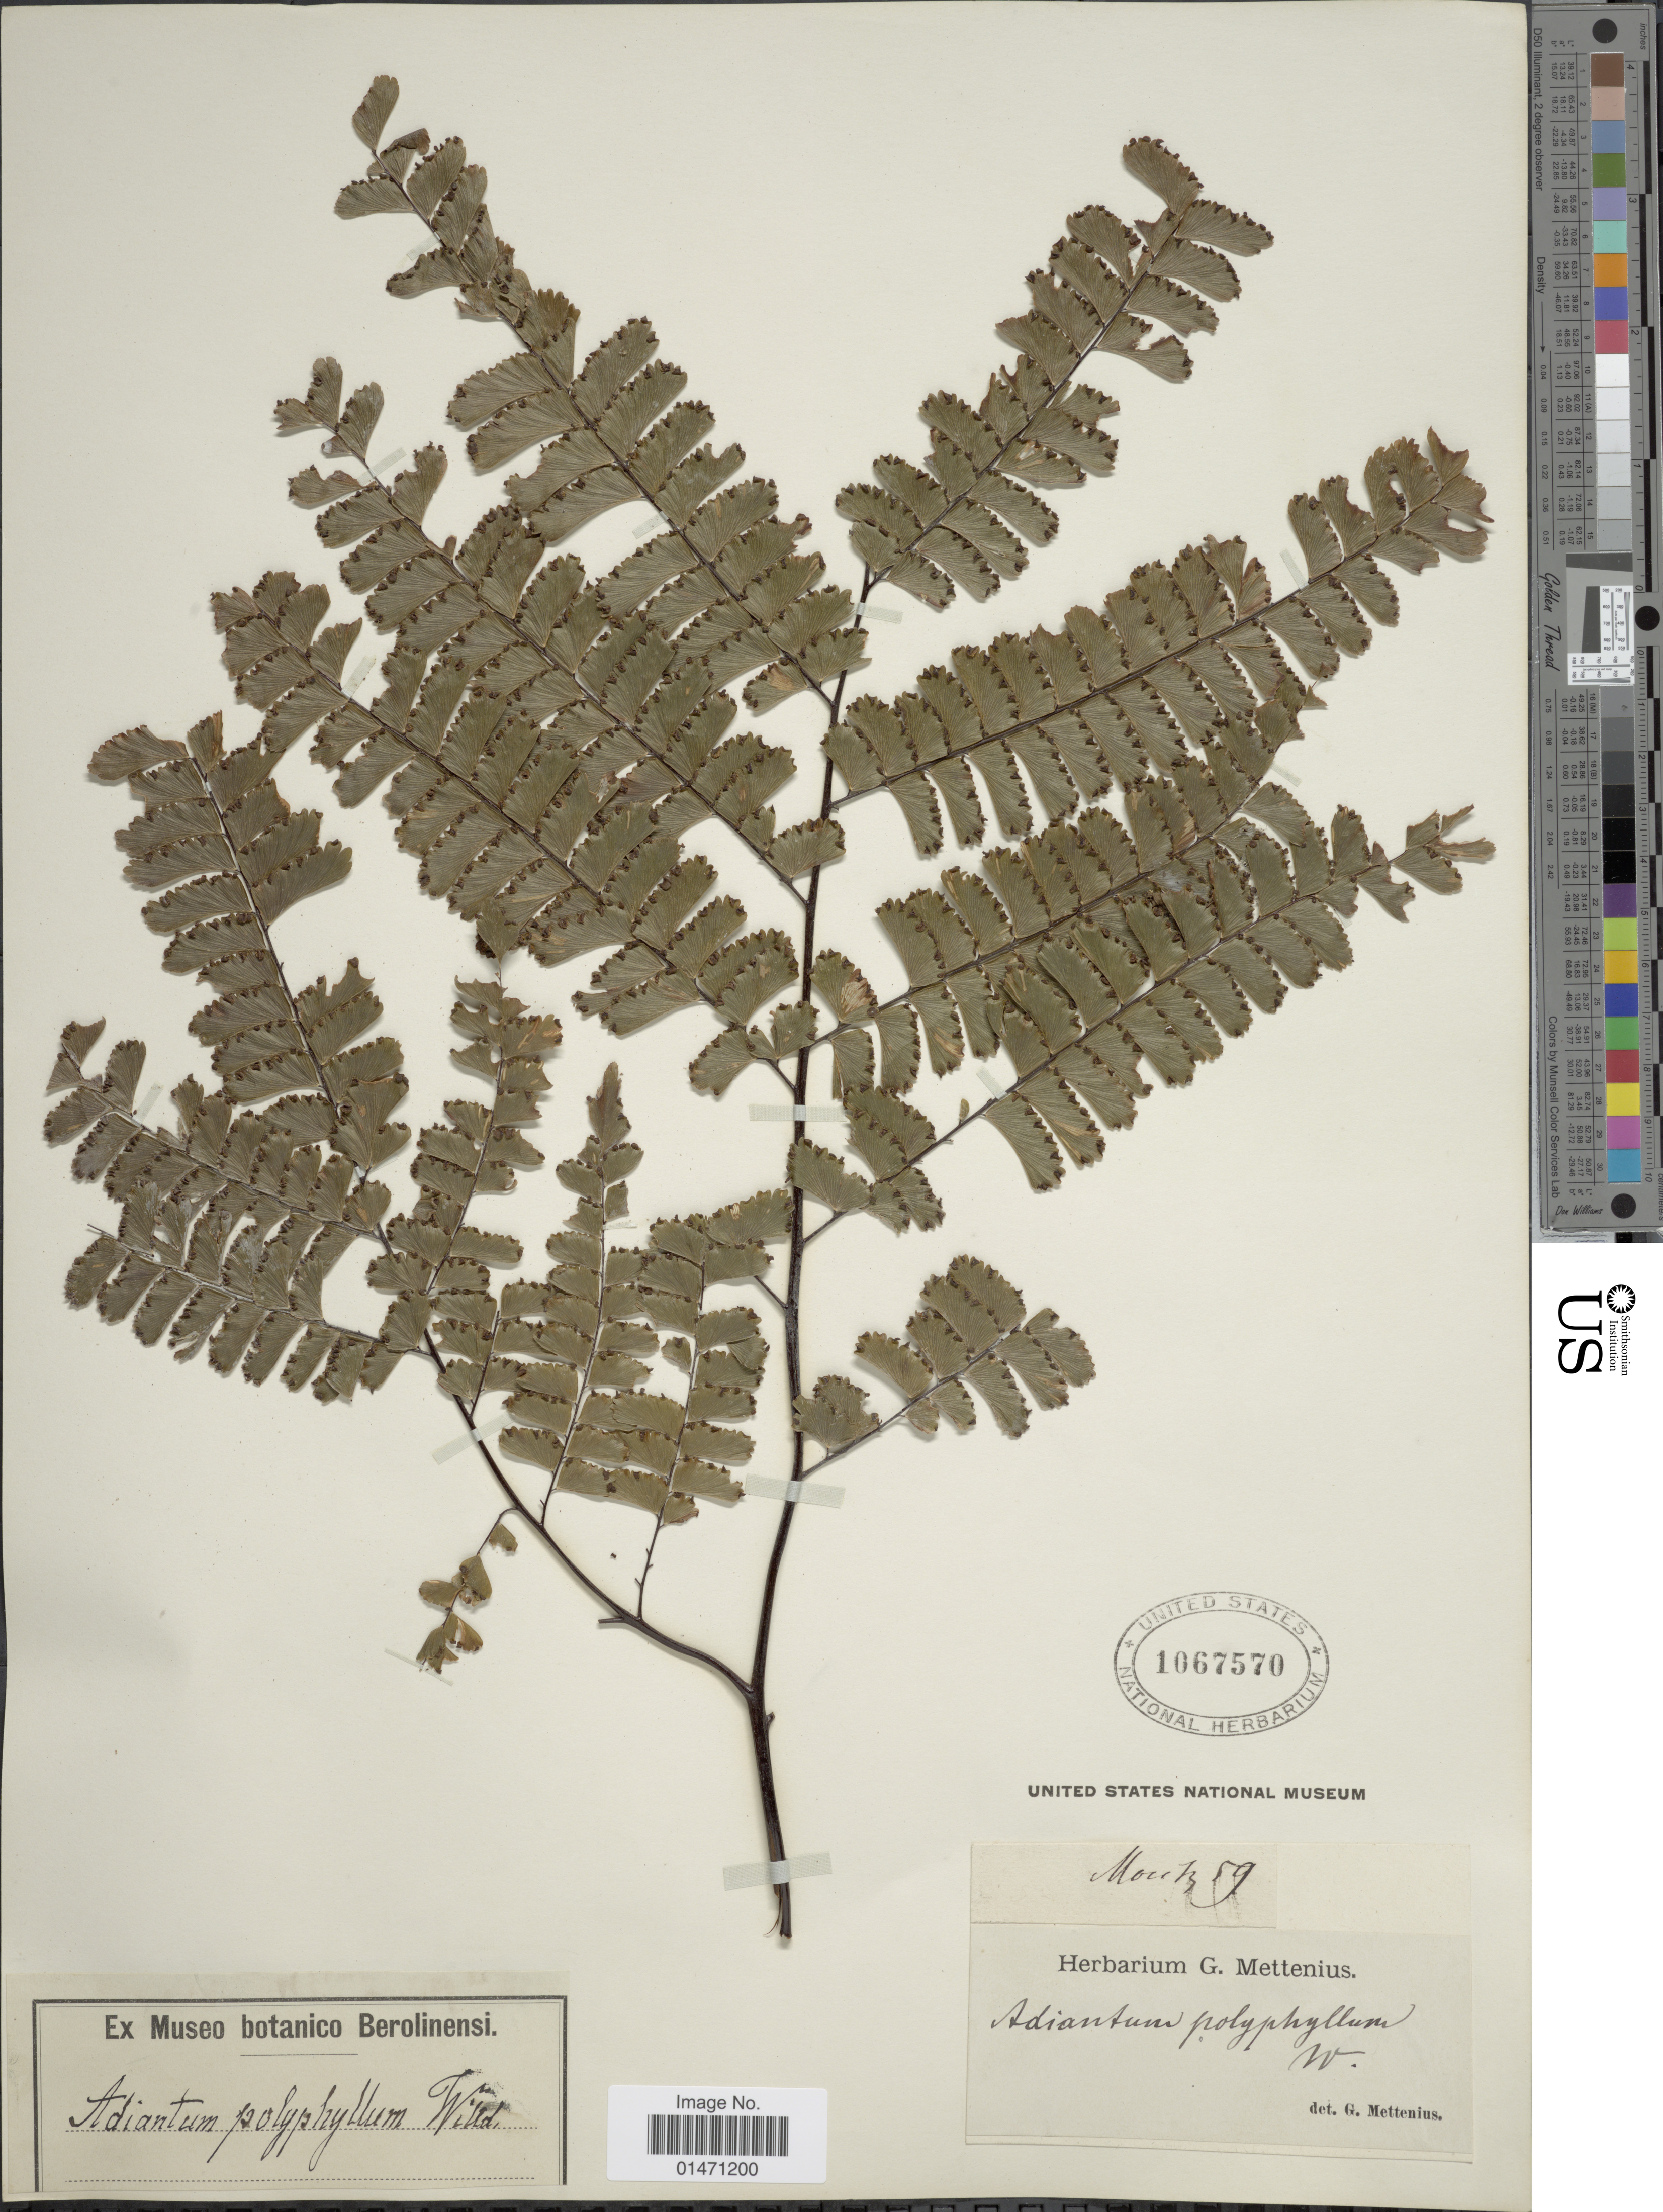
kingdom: Plantae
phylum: Tracheophyta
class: Polypodiopsida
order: Polypodiales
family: Pteridaceae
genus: Adiantum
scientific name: Adiantum polyphyllum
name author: Willd.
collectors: Moritz, --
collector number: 59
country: Germany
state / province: Bayern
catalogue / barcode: US 1067570